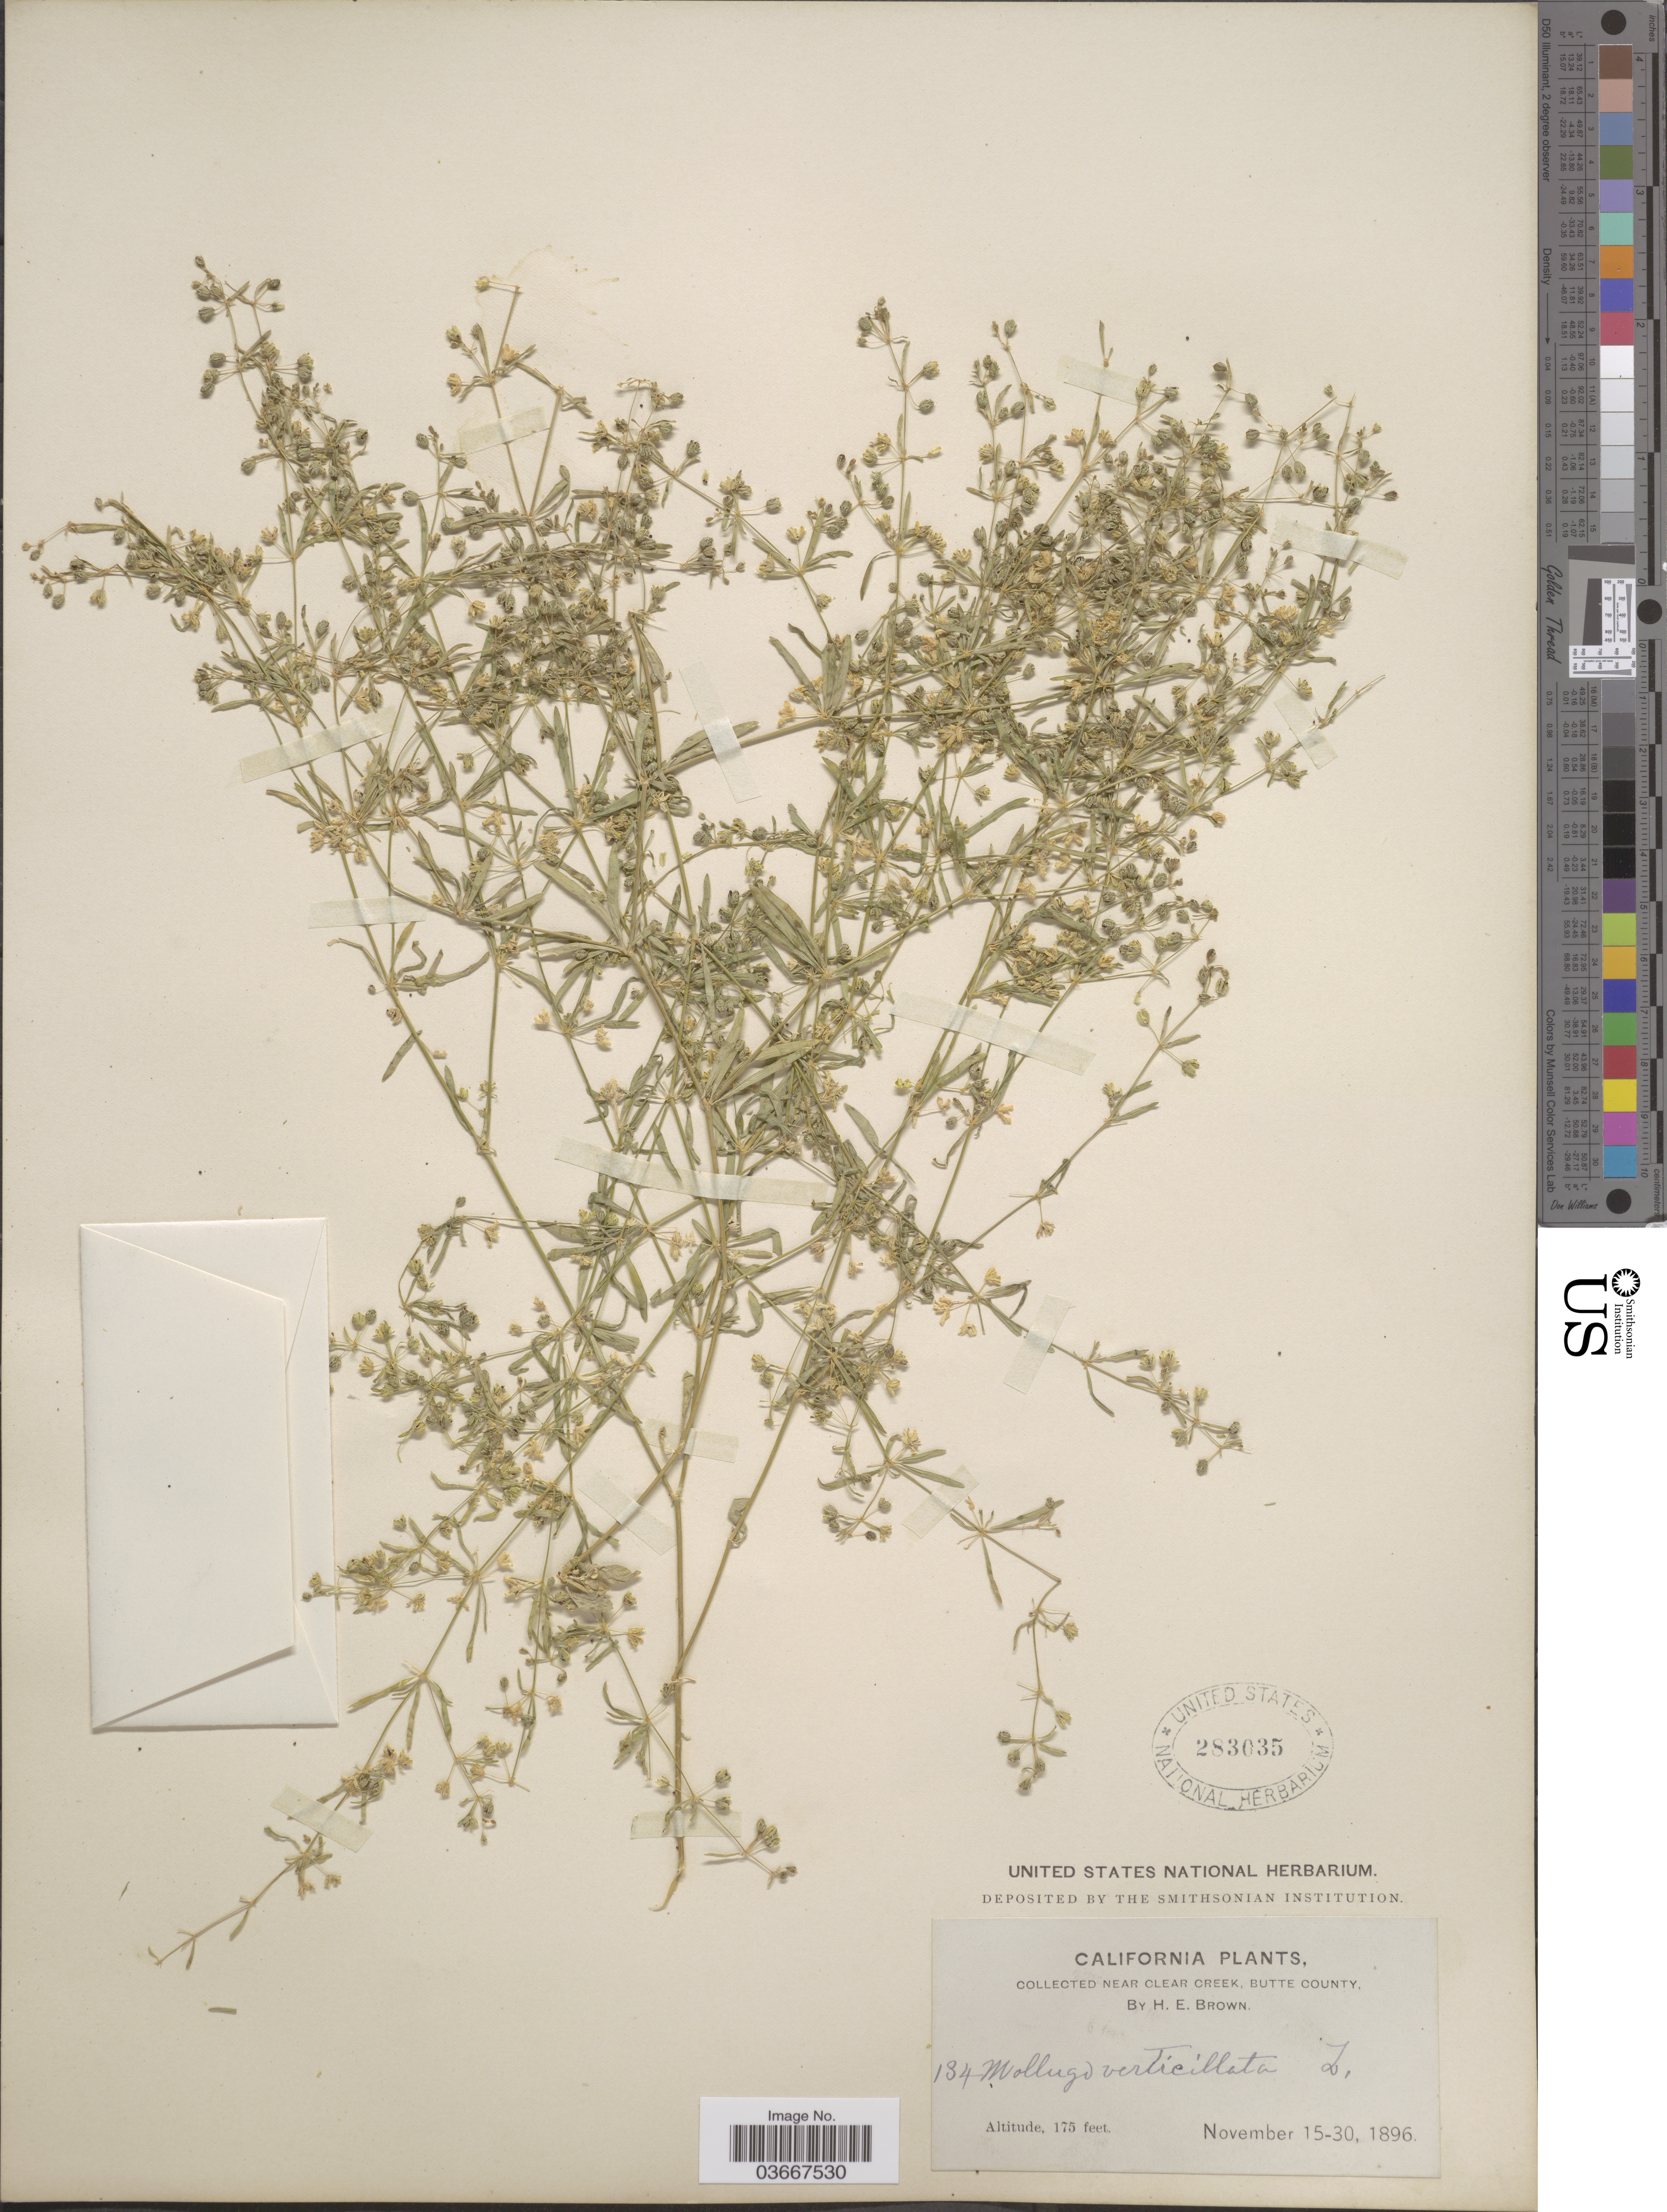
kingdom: Plantae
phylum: Tracheophyta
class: Magnoliopsida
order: Caryophyllales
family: Molluginaceae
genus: Mollugo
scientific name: Mollugo verticillata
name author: L.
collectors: H. E. Brown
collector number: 134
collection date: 1896-11-15/1896-11-30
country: United States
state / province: California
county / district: Butte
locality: Near Clear Creek, Butte County.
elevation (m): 53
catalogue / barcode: US 283035